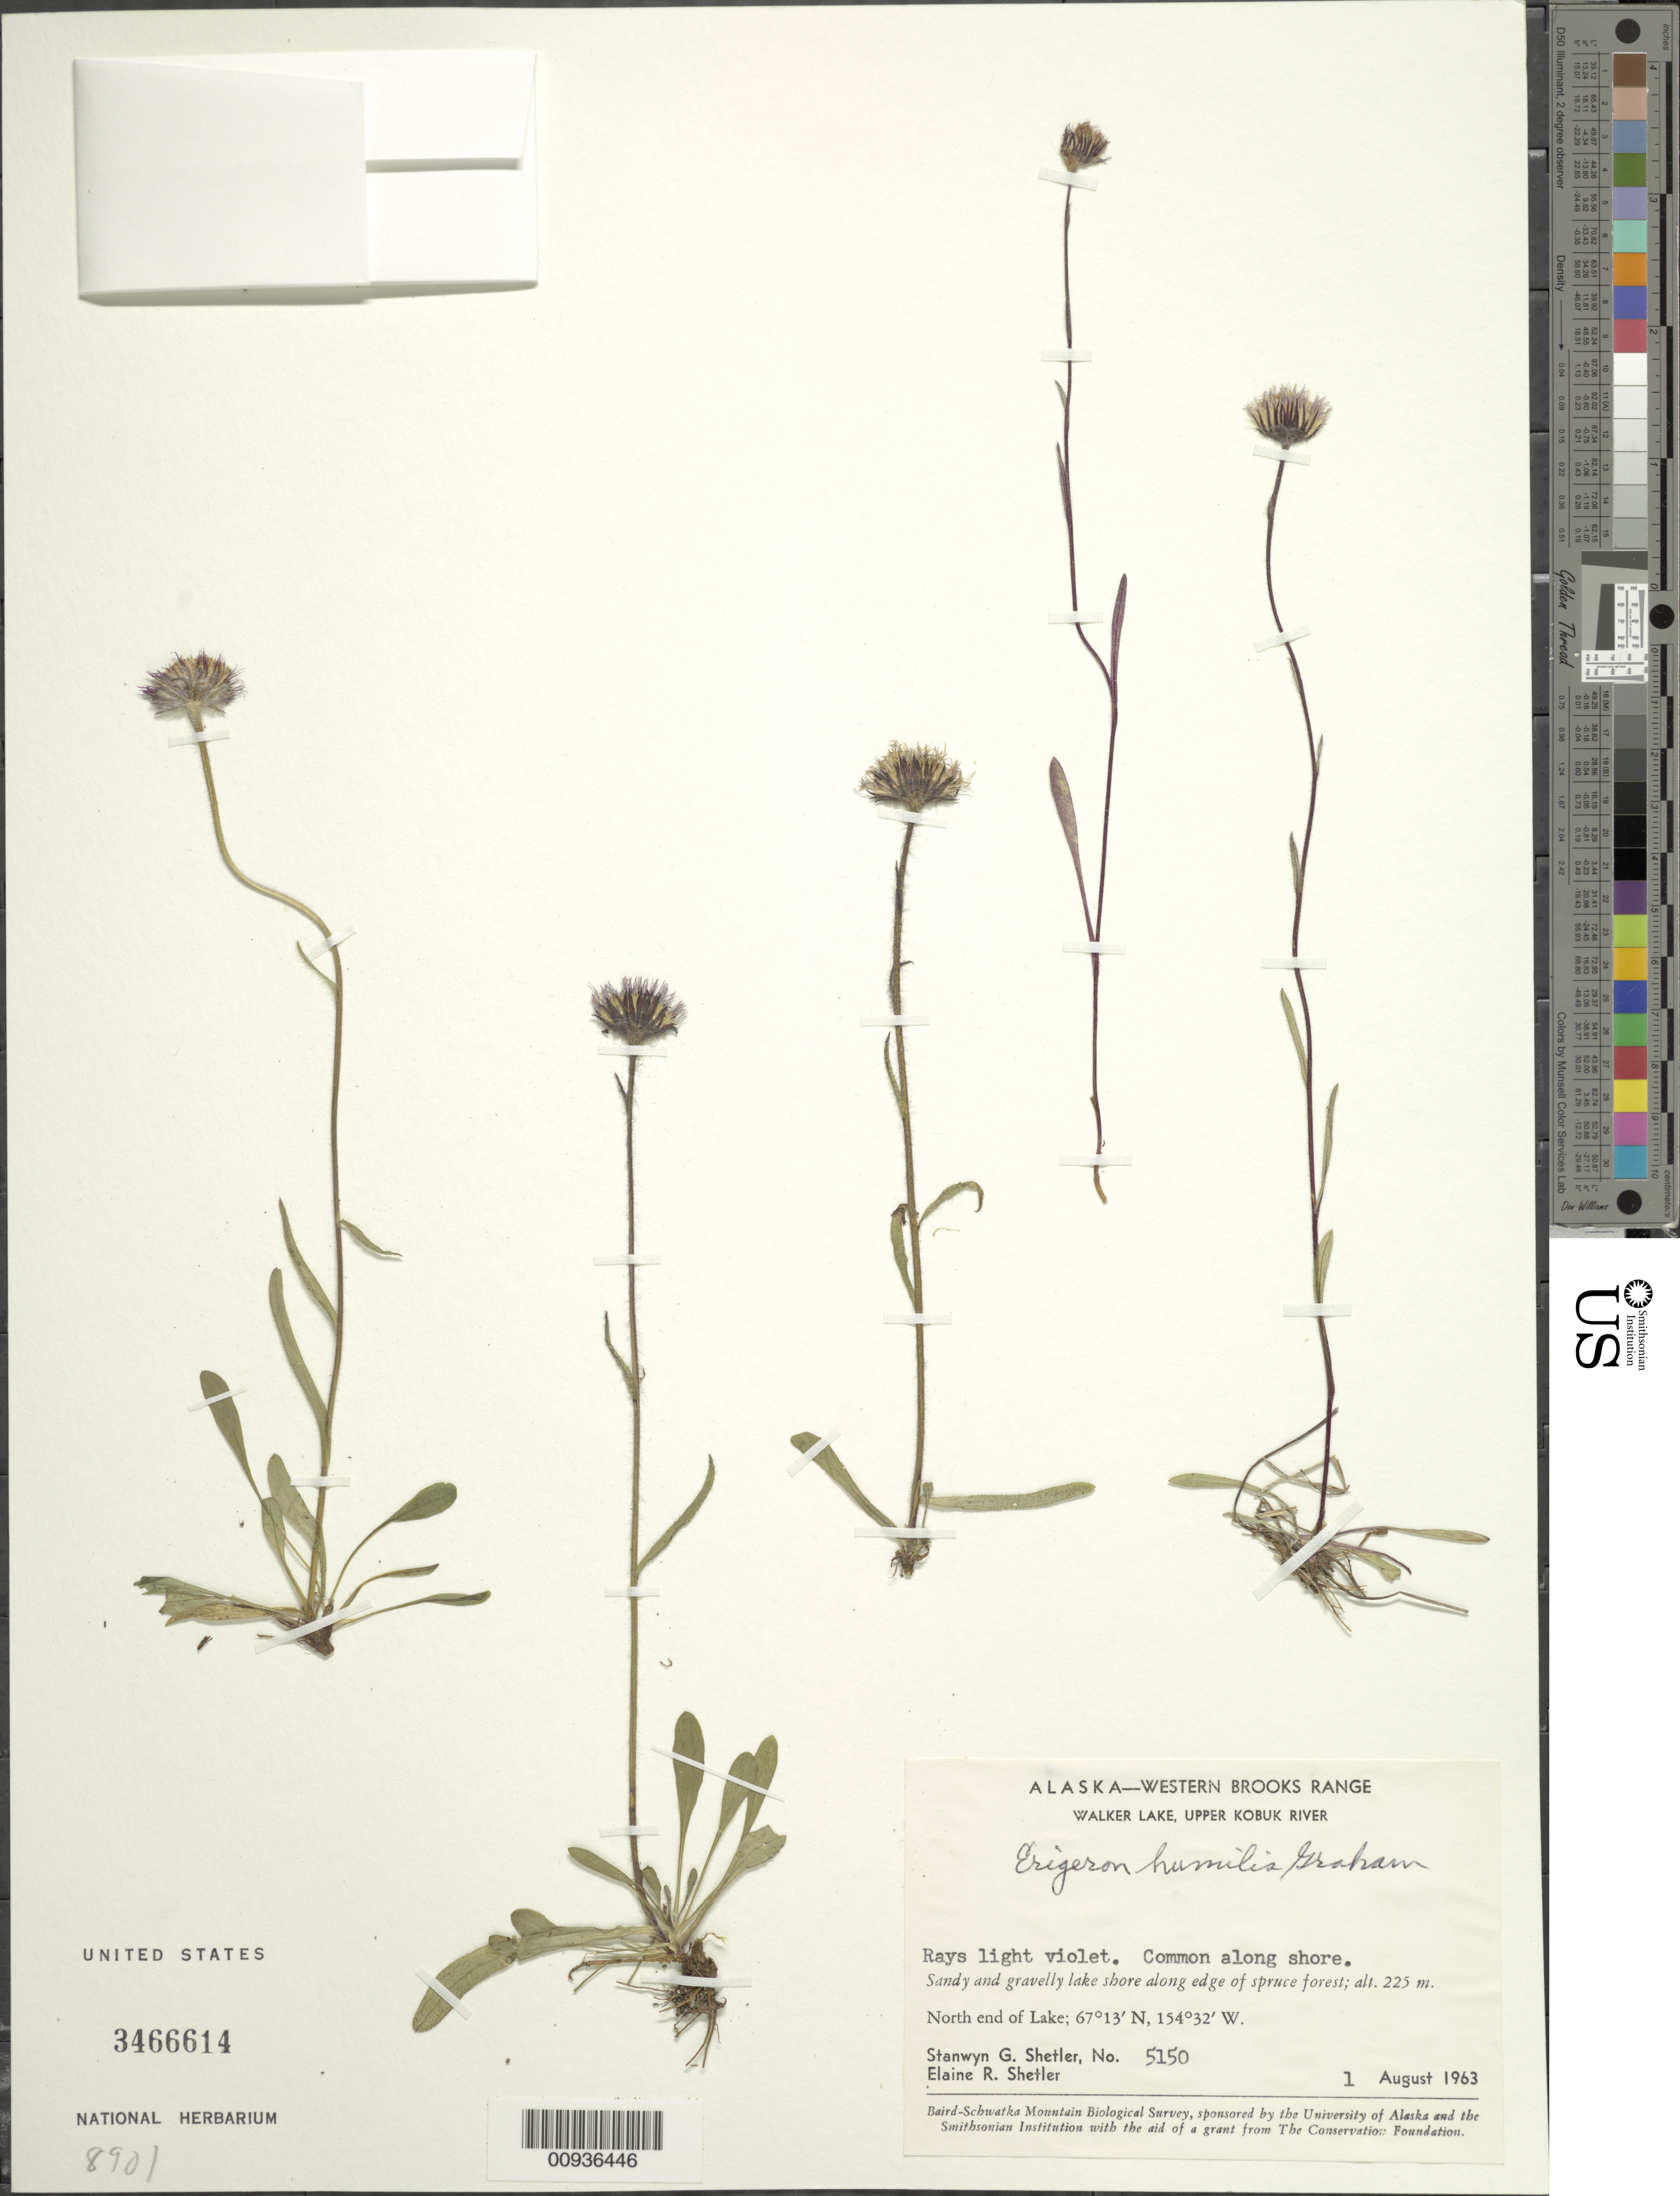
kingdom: Plantae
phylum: Tracheophyta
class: Magnoliopsida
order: Asterales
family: Asteraceae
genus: Erigeron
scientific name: Erigeron humilis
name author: Graham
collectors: S. Shetler & E. R. Shetler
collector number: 5150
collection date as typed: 01 Aug 1963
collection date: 1963-08-01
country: United States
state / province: Alaska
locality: North end of Walker Lake. Western Brooks Range, Upper Kobuk River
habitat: Sandy and gravelly shore along edge of spruce forest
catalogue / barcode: US 3466614